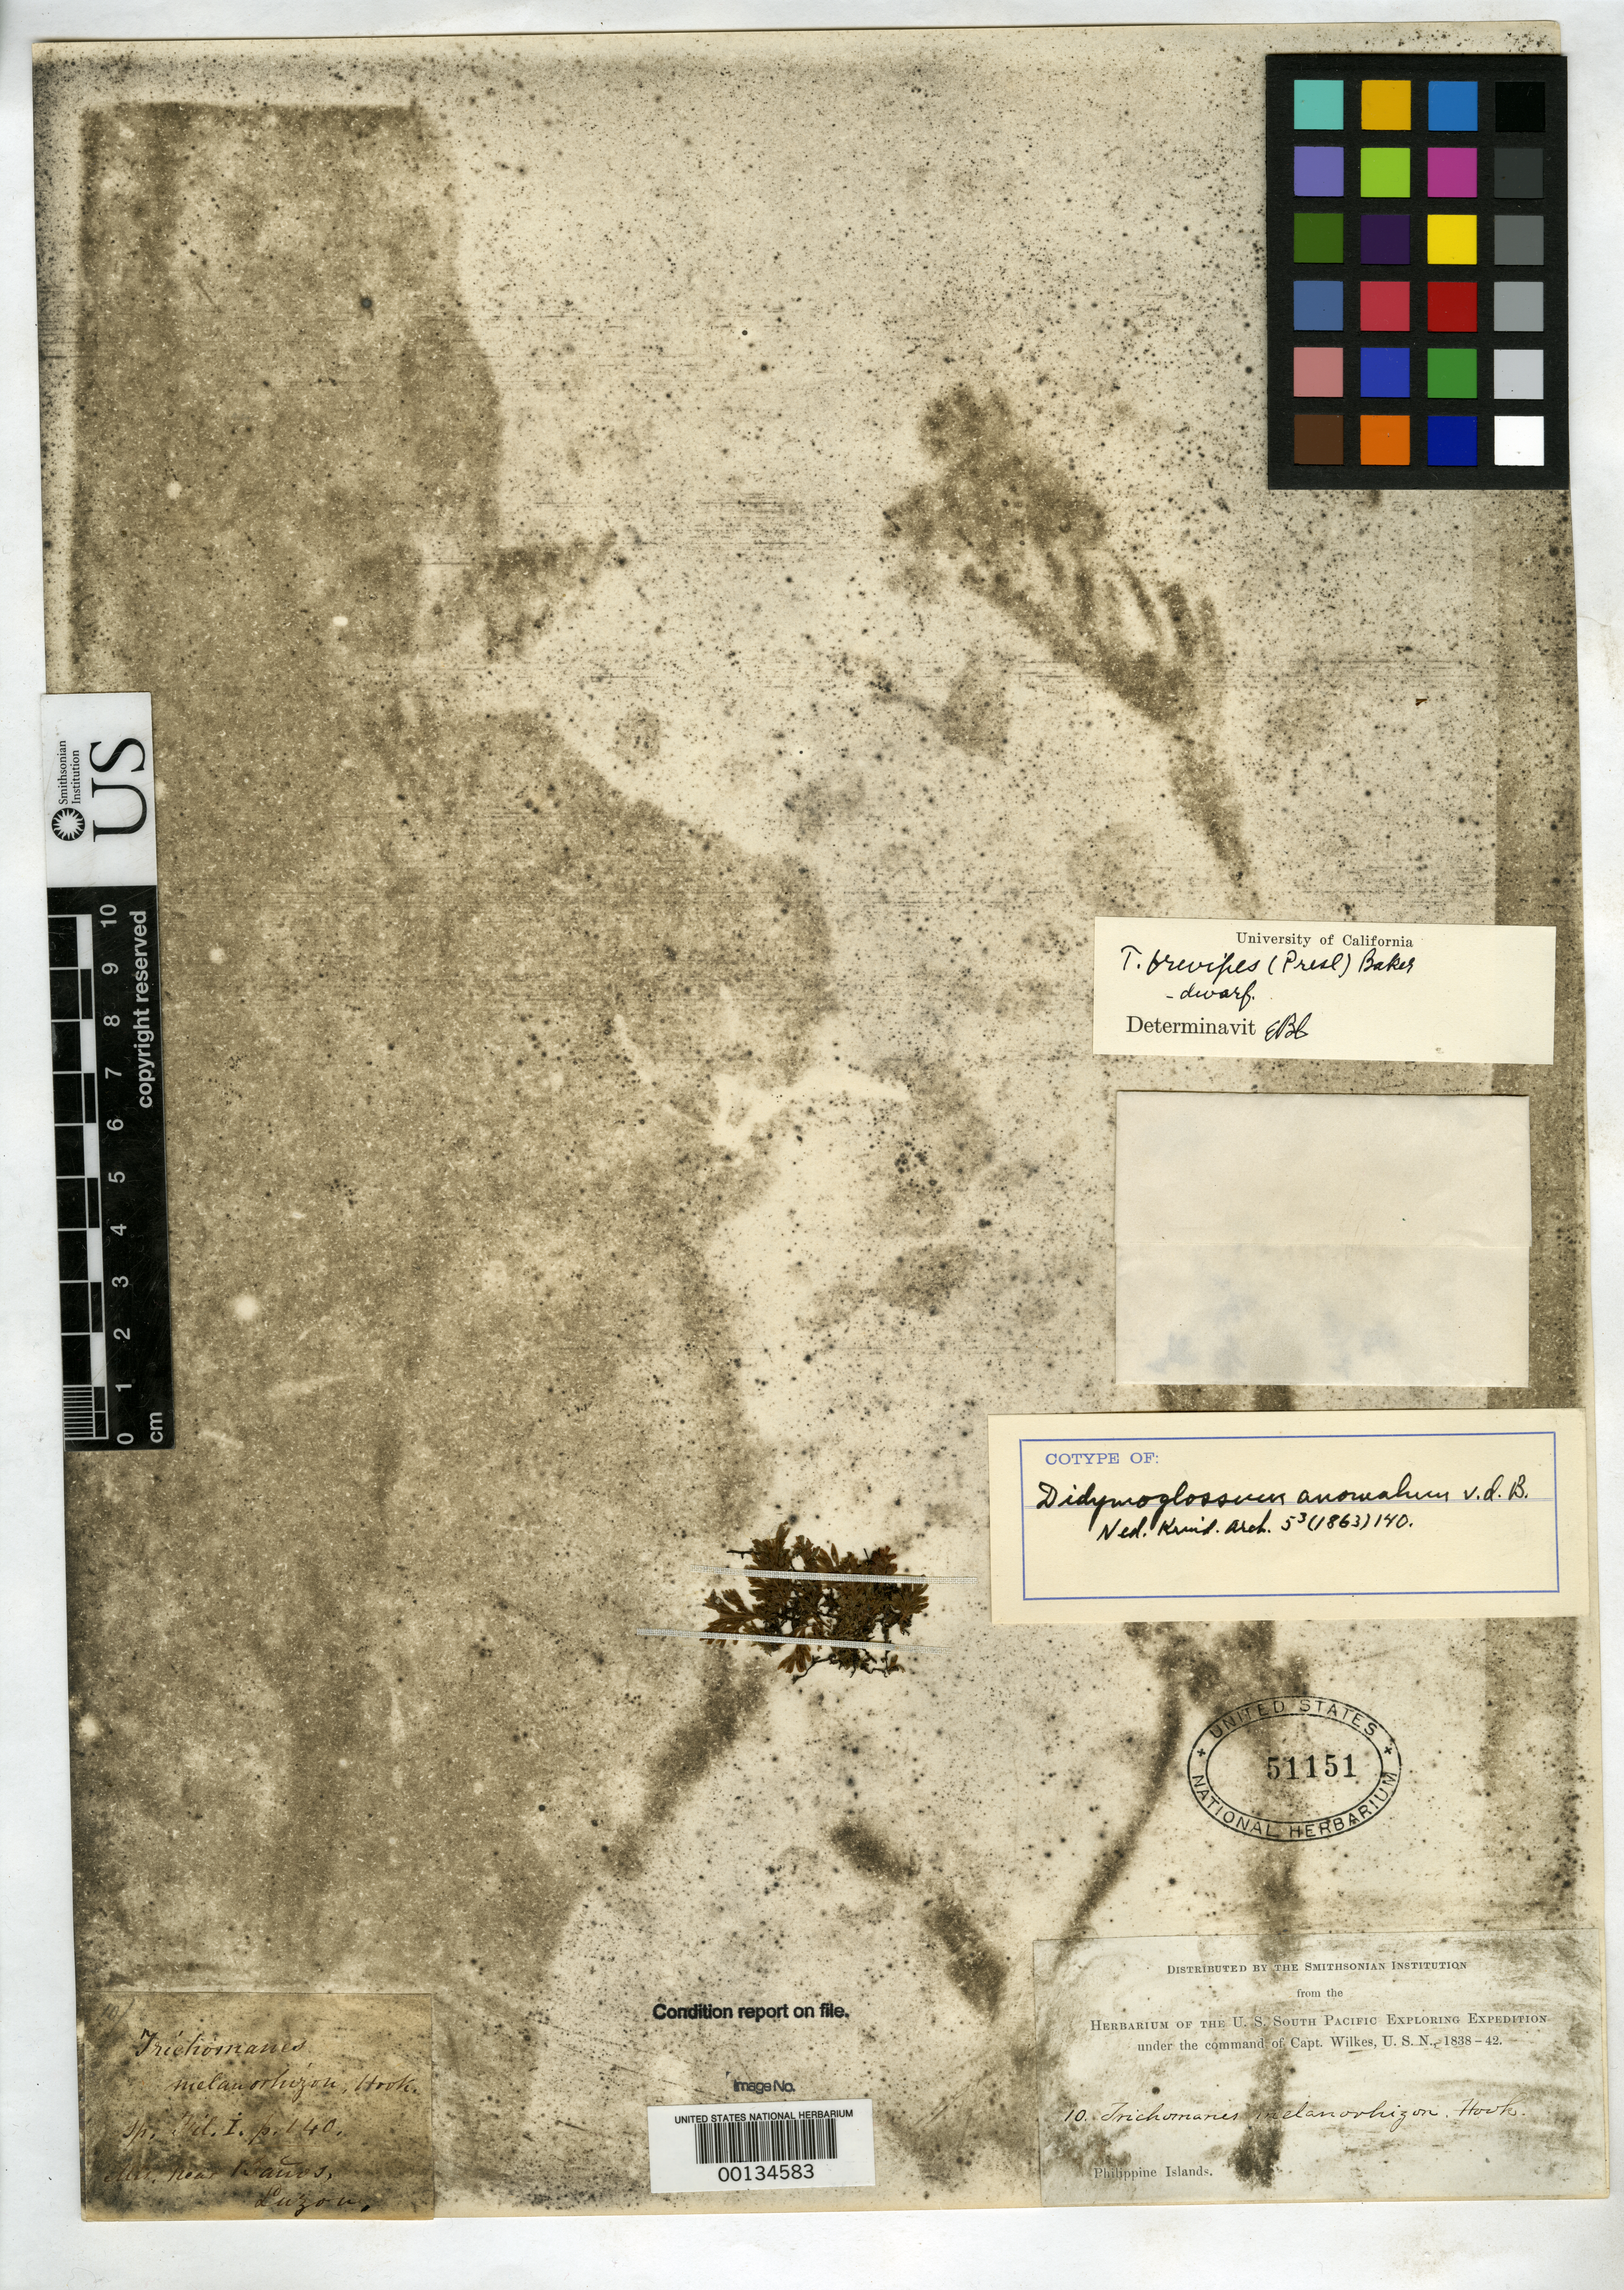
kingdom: Plantae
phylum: Tracheophyta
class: Polypodiopsida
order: Hymenophyllales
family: Hymenophyllaceae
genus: Didymoglossum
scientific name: Didymoglossum anomalum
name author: Bosch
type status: Type Collection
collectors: Wilkes Explor. Exped.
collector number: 10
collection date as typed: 1838 to -- --- 1842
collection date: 1838/1842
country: Philippines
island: Luzon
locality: Mts. near Banos, Luconia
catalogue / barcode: US 51151